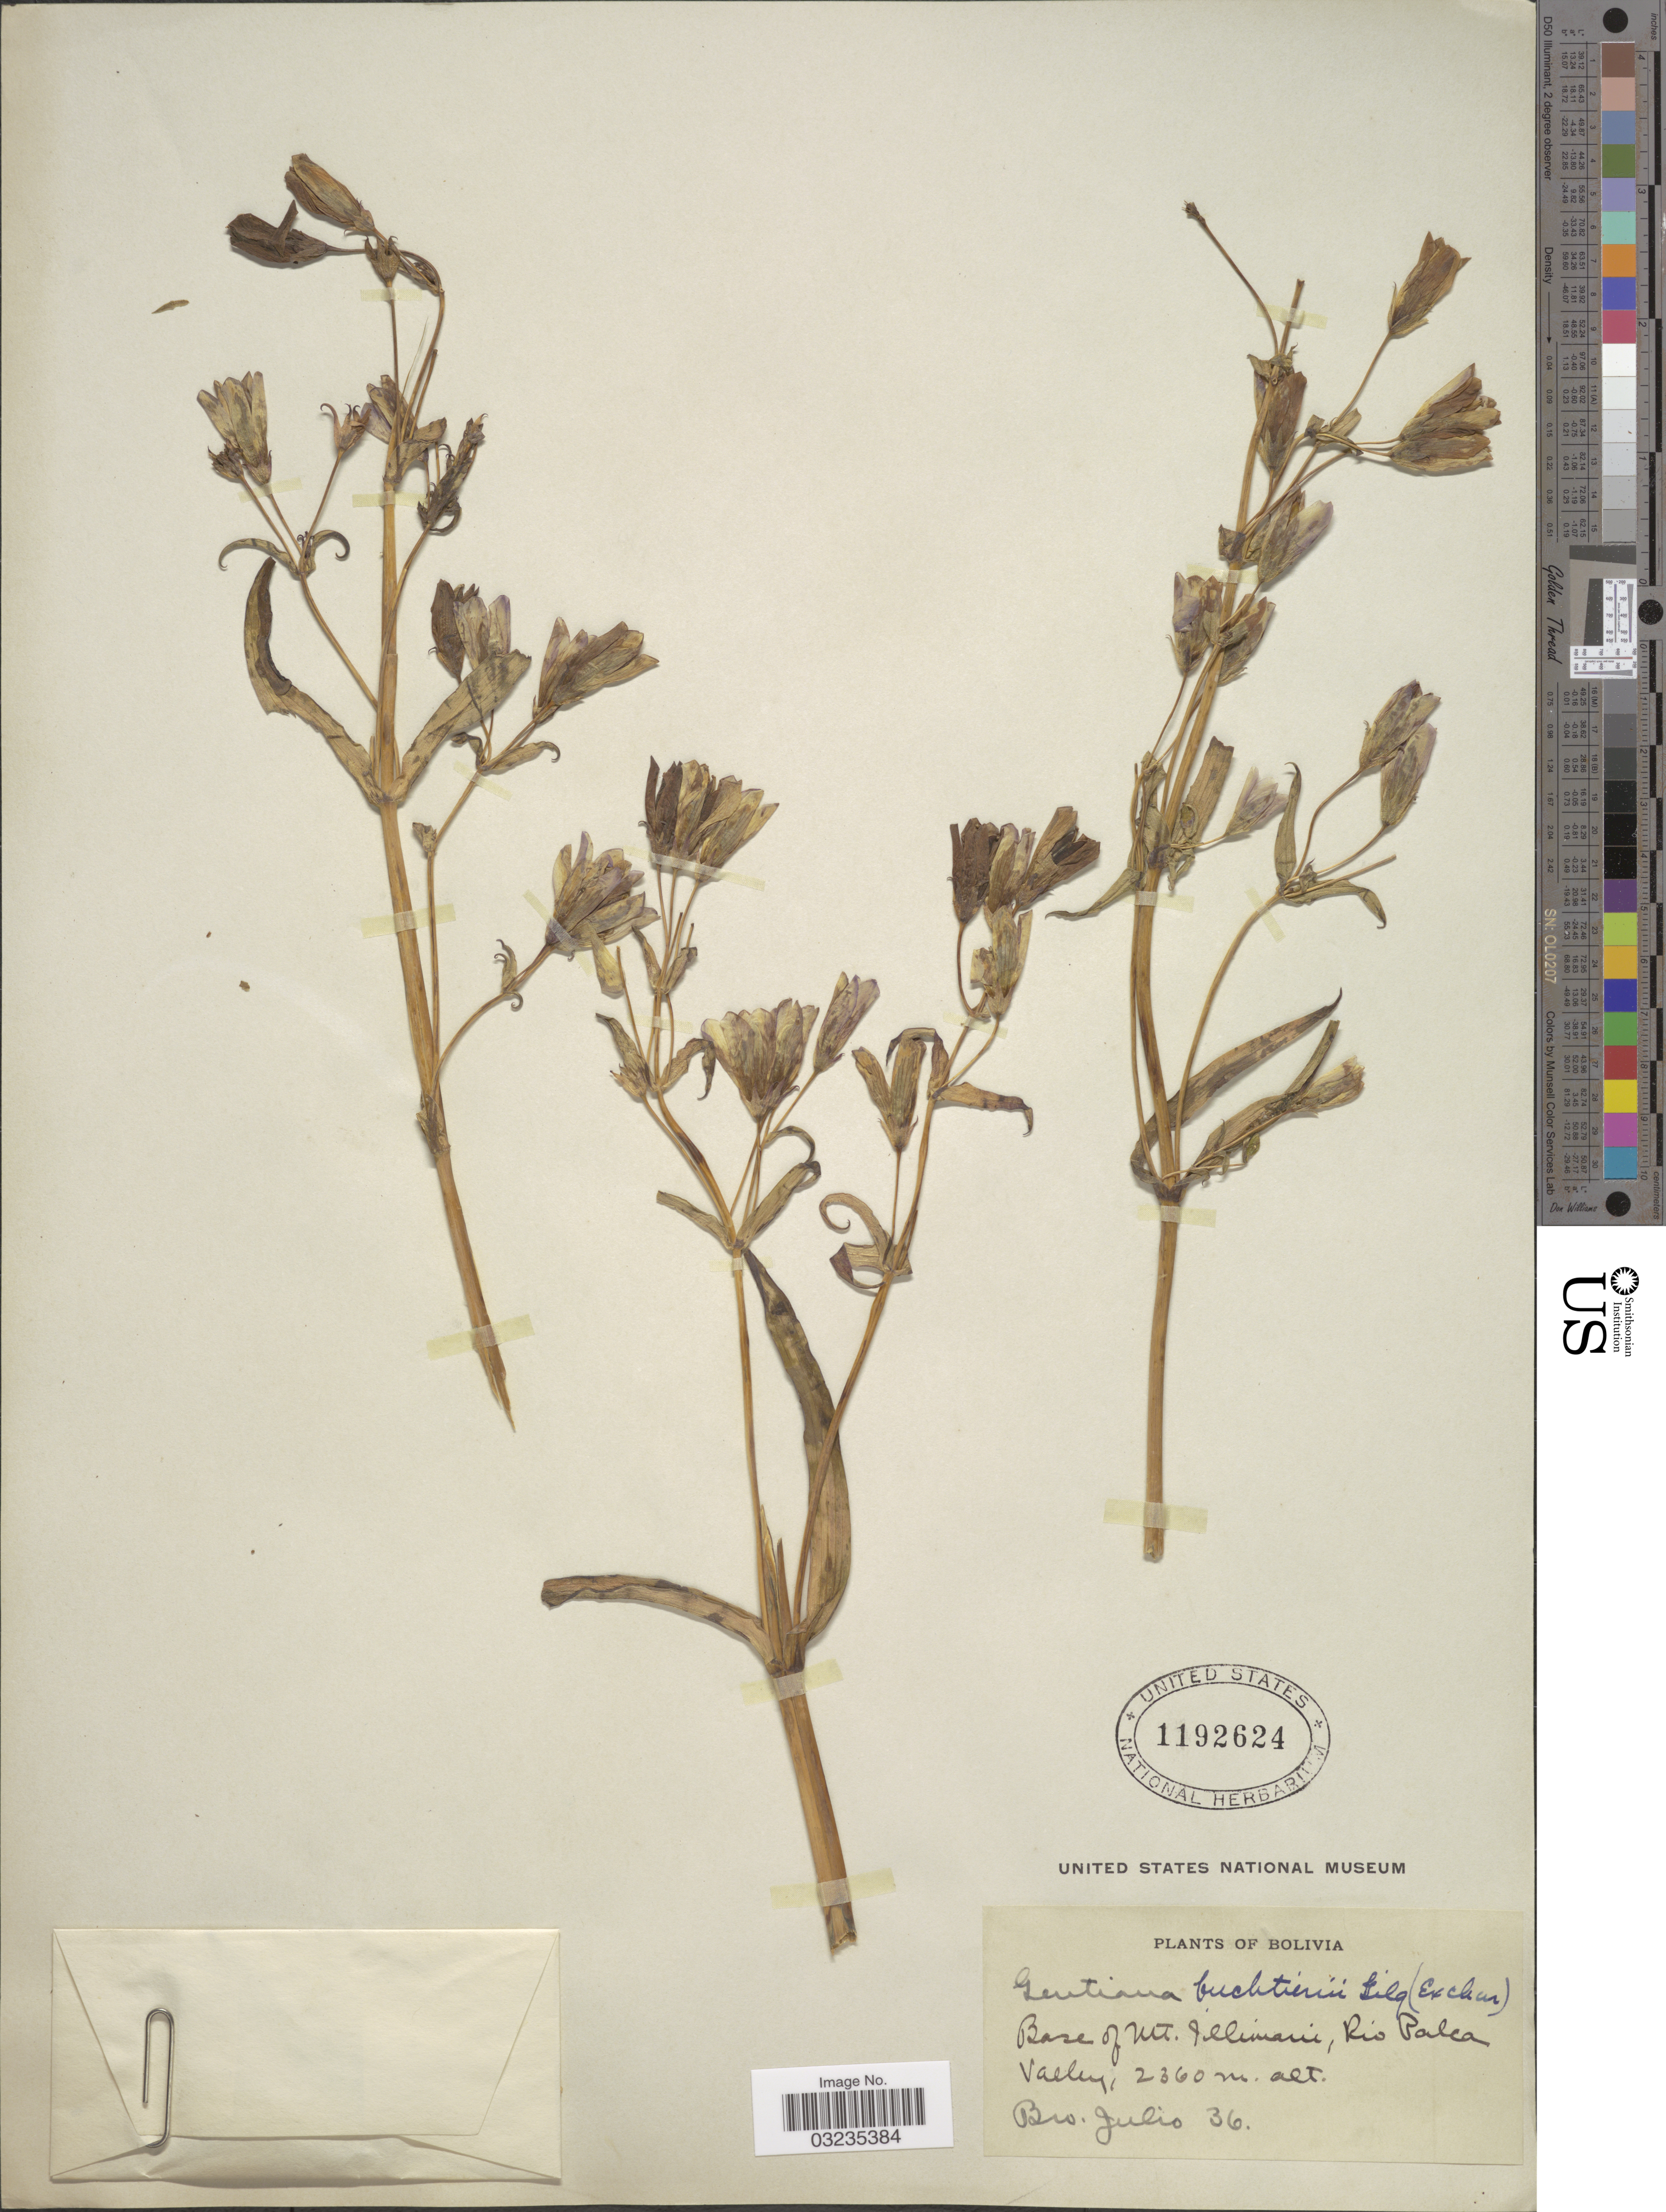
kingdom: Plantae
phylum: Tracheophyta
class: Magnoliopsida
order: Gentianales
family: Gentianaceae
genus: Gentiana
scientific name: Gentiana buchtienii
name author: Gilg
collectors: Bro. Julio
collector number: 36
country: Bolivia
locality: Base of Mt. Illimani, Rio Palca Valley.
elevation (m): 2360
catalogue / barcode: US 1192624